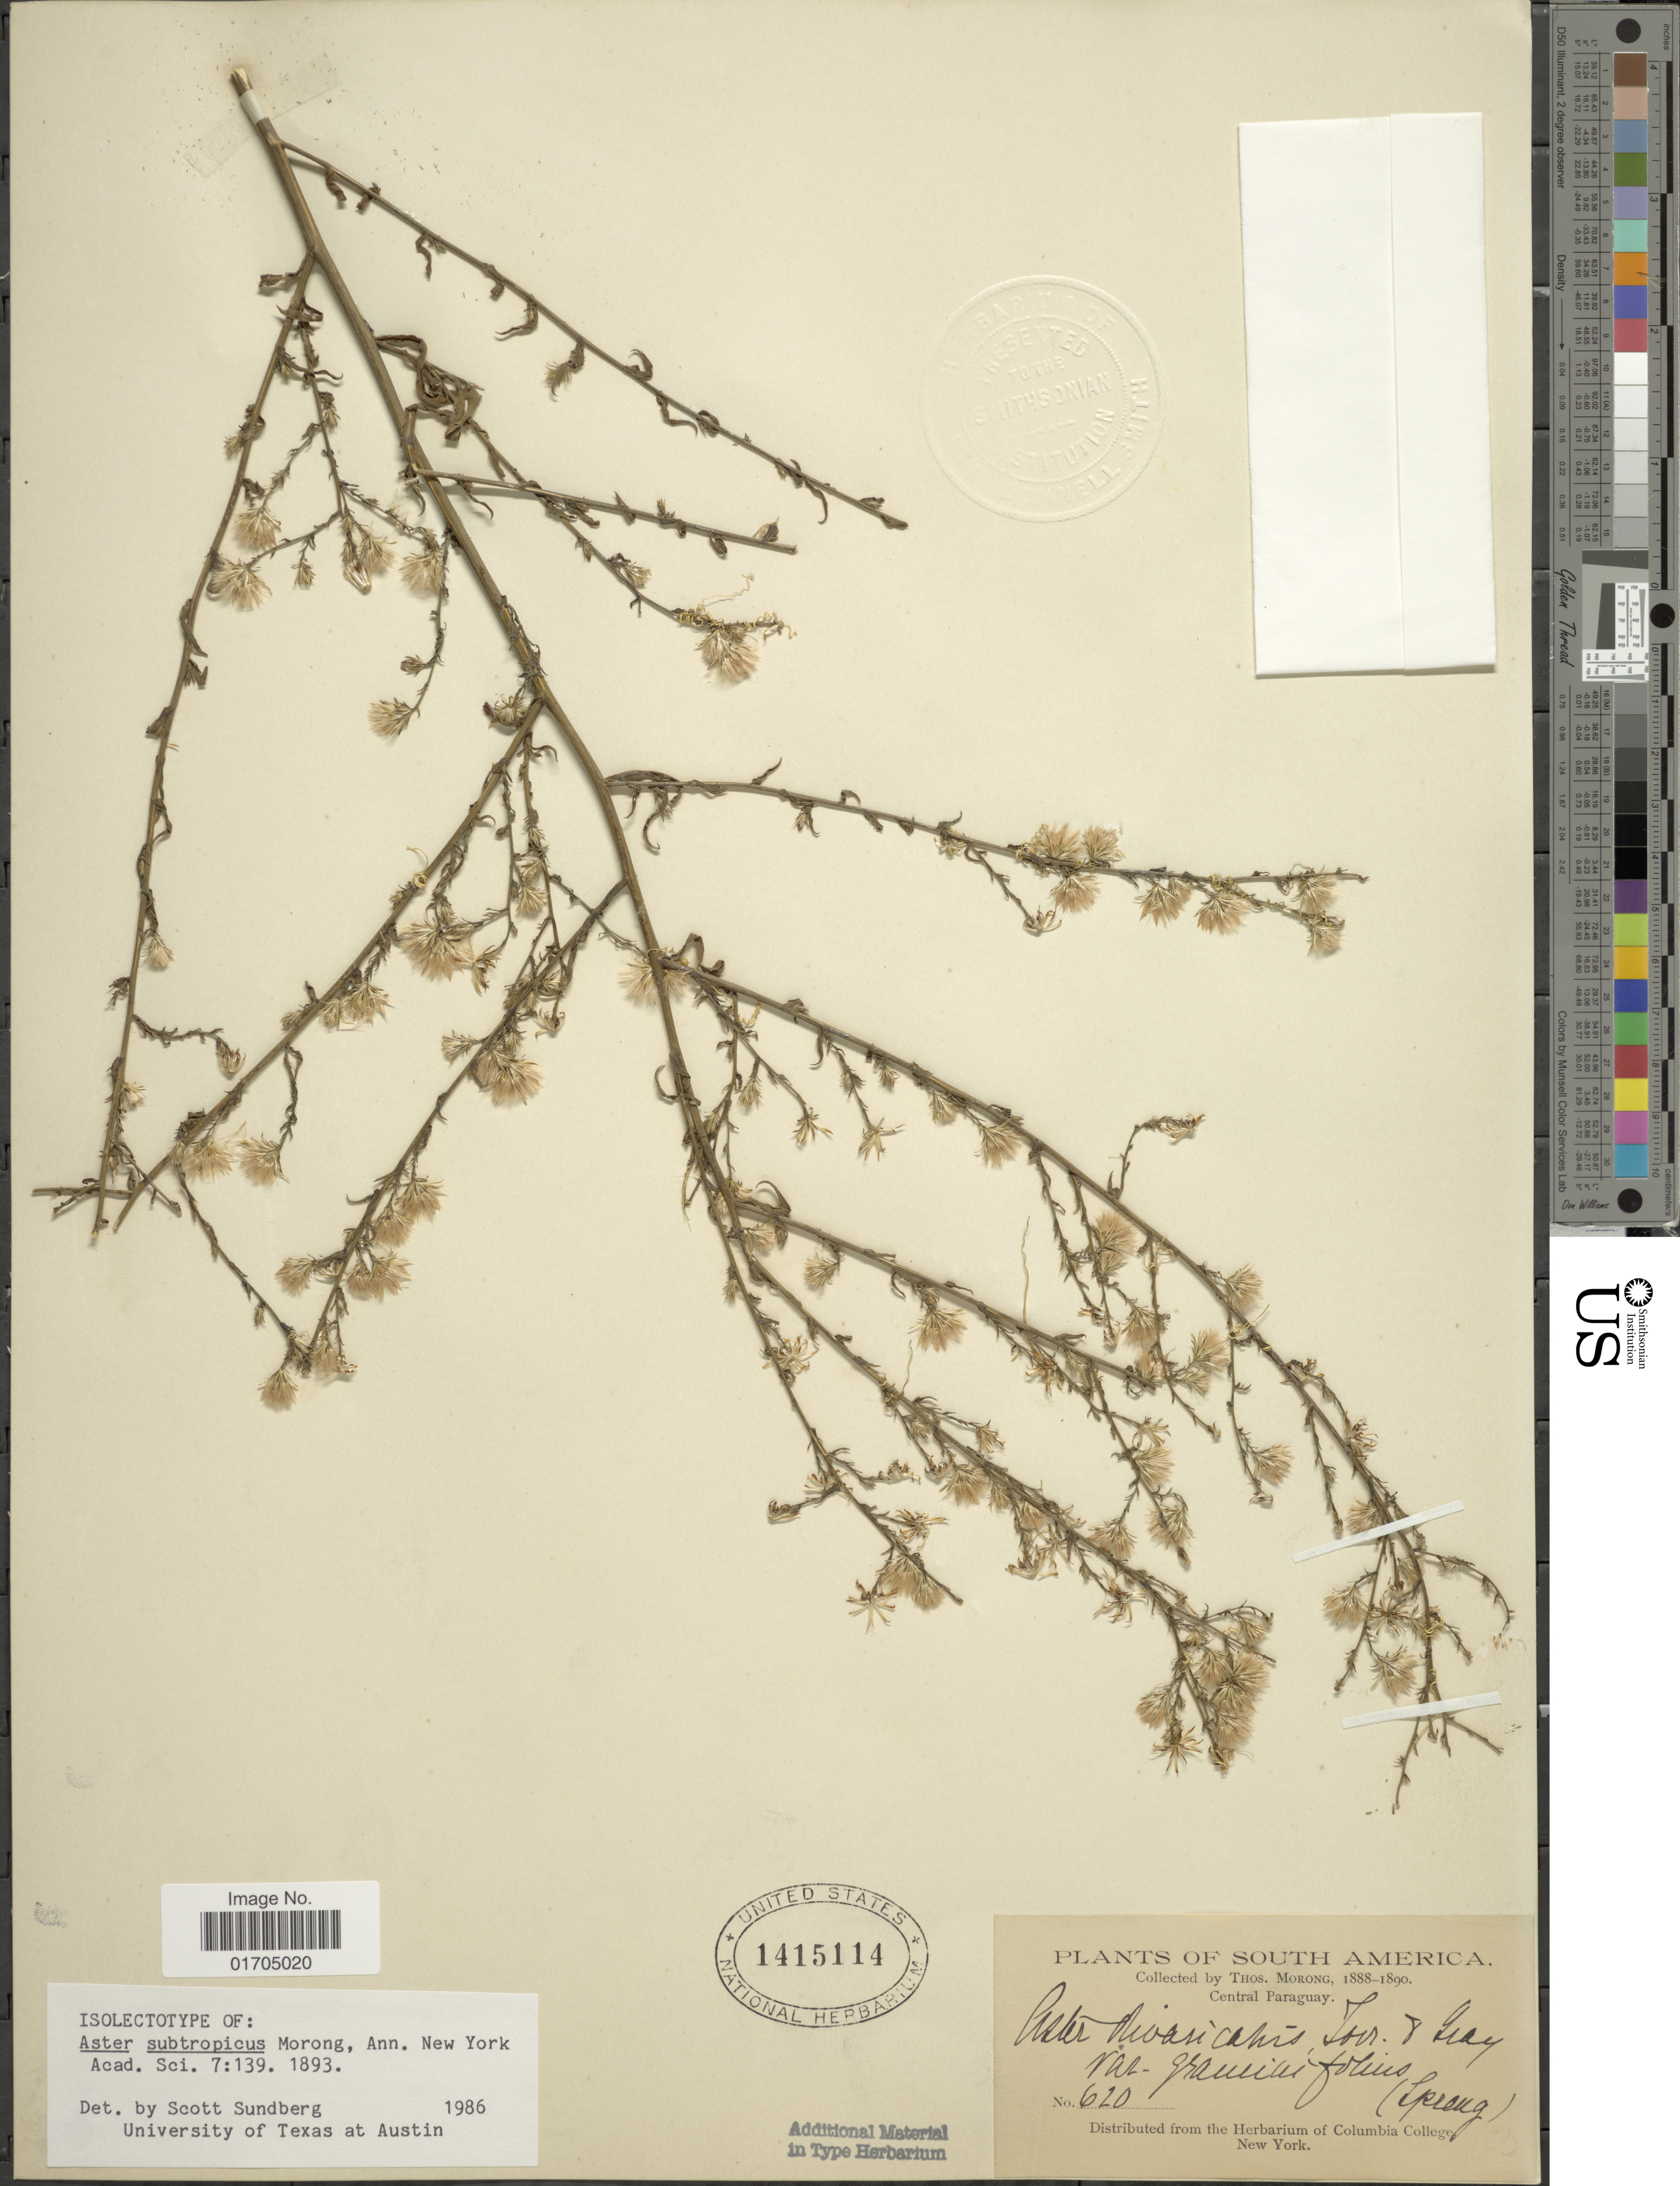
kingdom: Plantae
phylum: Tracheophyta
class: Magnoliopsida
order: Asterales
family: Asteraceae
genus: Symphyotrichum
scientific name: Symphyotrichum squamatum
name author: (Spreng.) G.L. Nesom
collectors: ex herb. T. Morong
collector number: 620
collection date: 1888/1890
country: Paraguay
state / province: Central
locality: Central Paraguay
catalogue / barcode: US 1415114